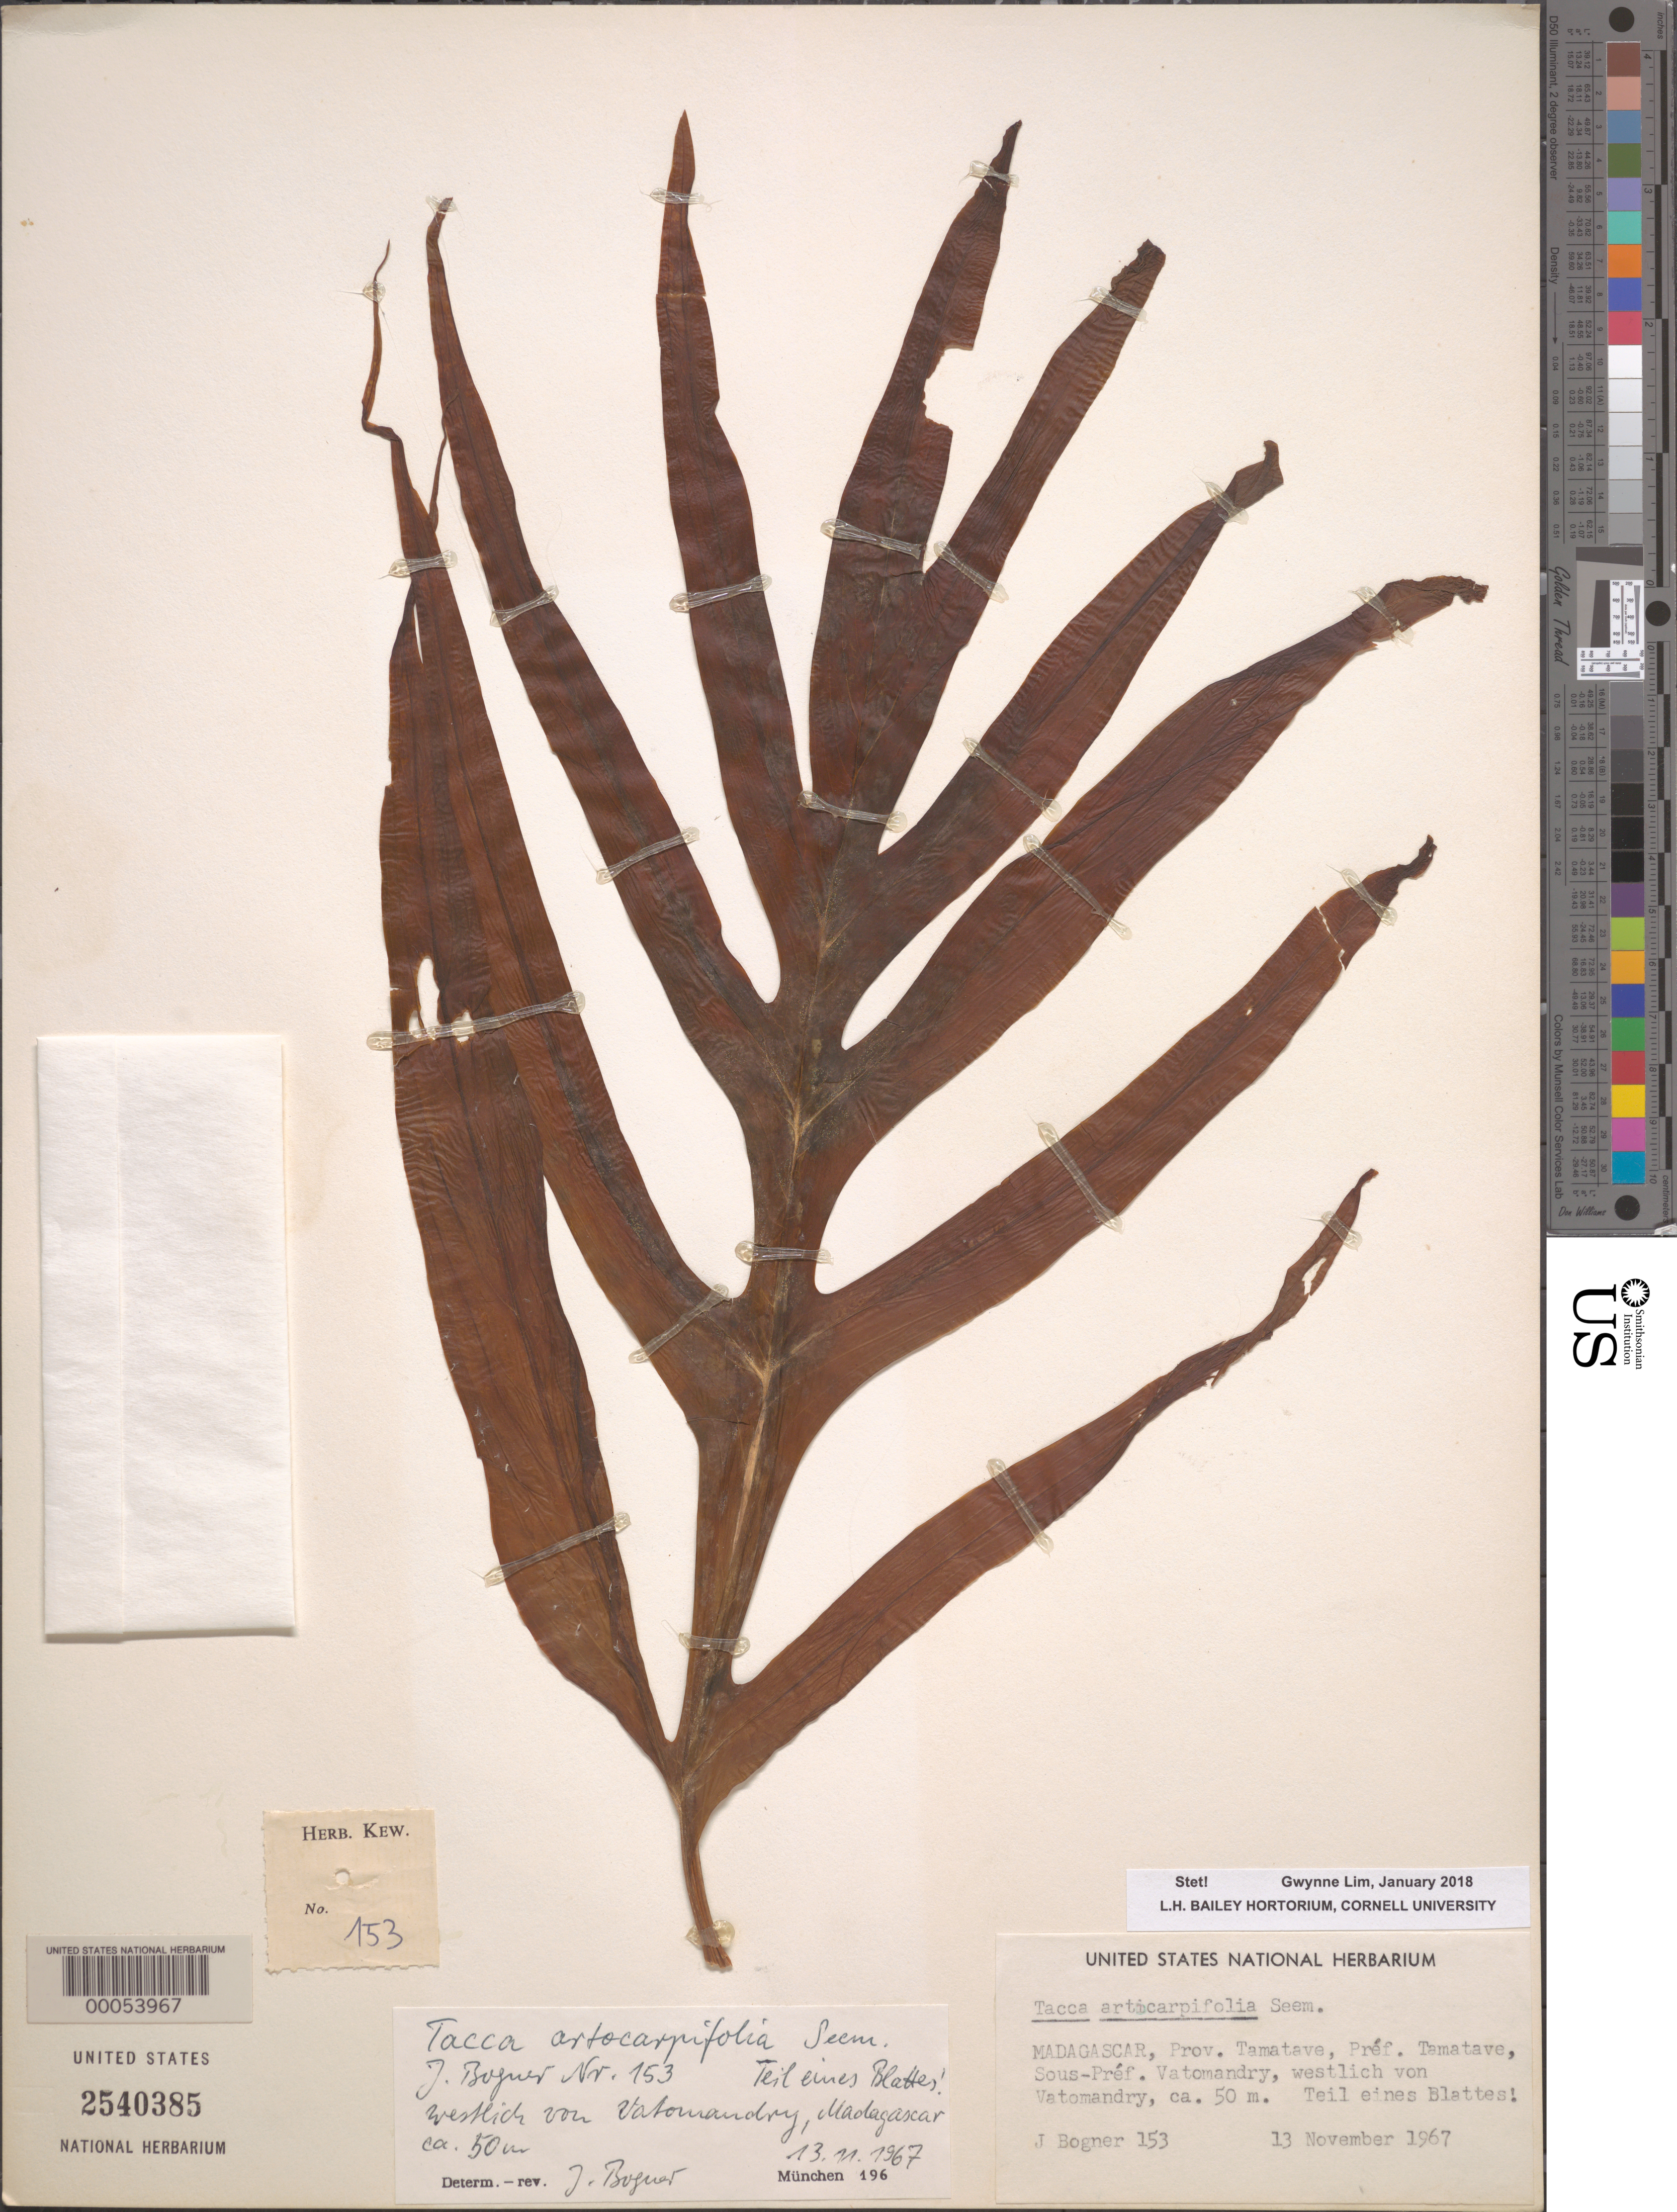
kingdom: Plantae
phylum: Tracheophyta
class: Liliopsida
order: Dioscoreales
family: Dioscoreaceae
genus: Tacca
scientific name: Tacca artocarpifolia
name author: Seem.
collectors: J. Bogner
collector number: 153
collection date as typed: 13 Nov 1967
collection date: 1967-11-13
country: Madagascar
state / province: Atsinanana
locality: Vatomandry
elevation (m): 50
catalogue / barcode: US 2540385